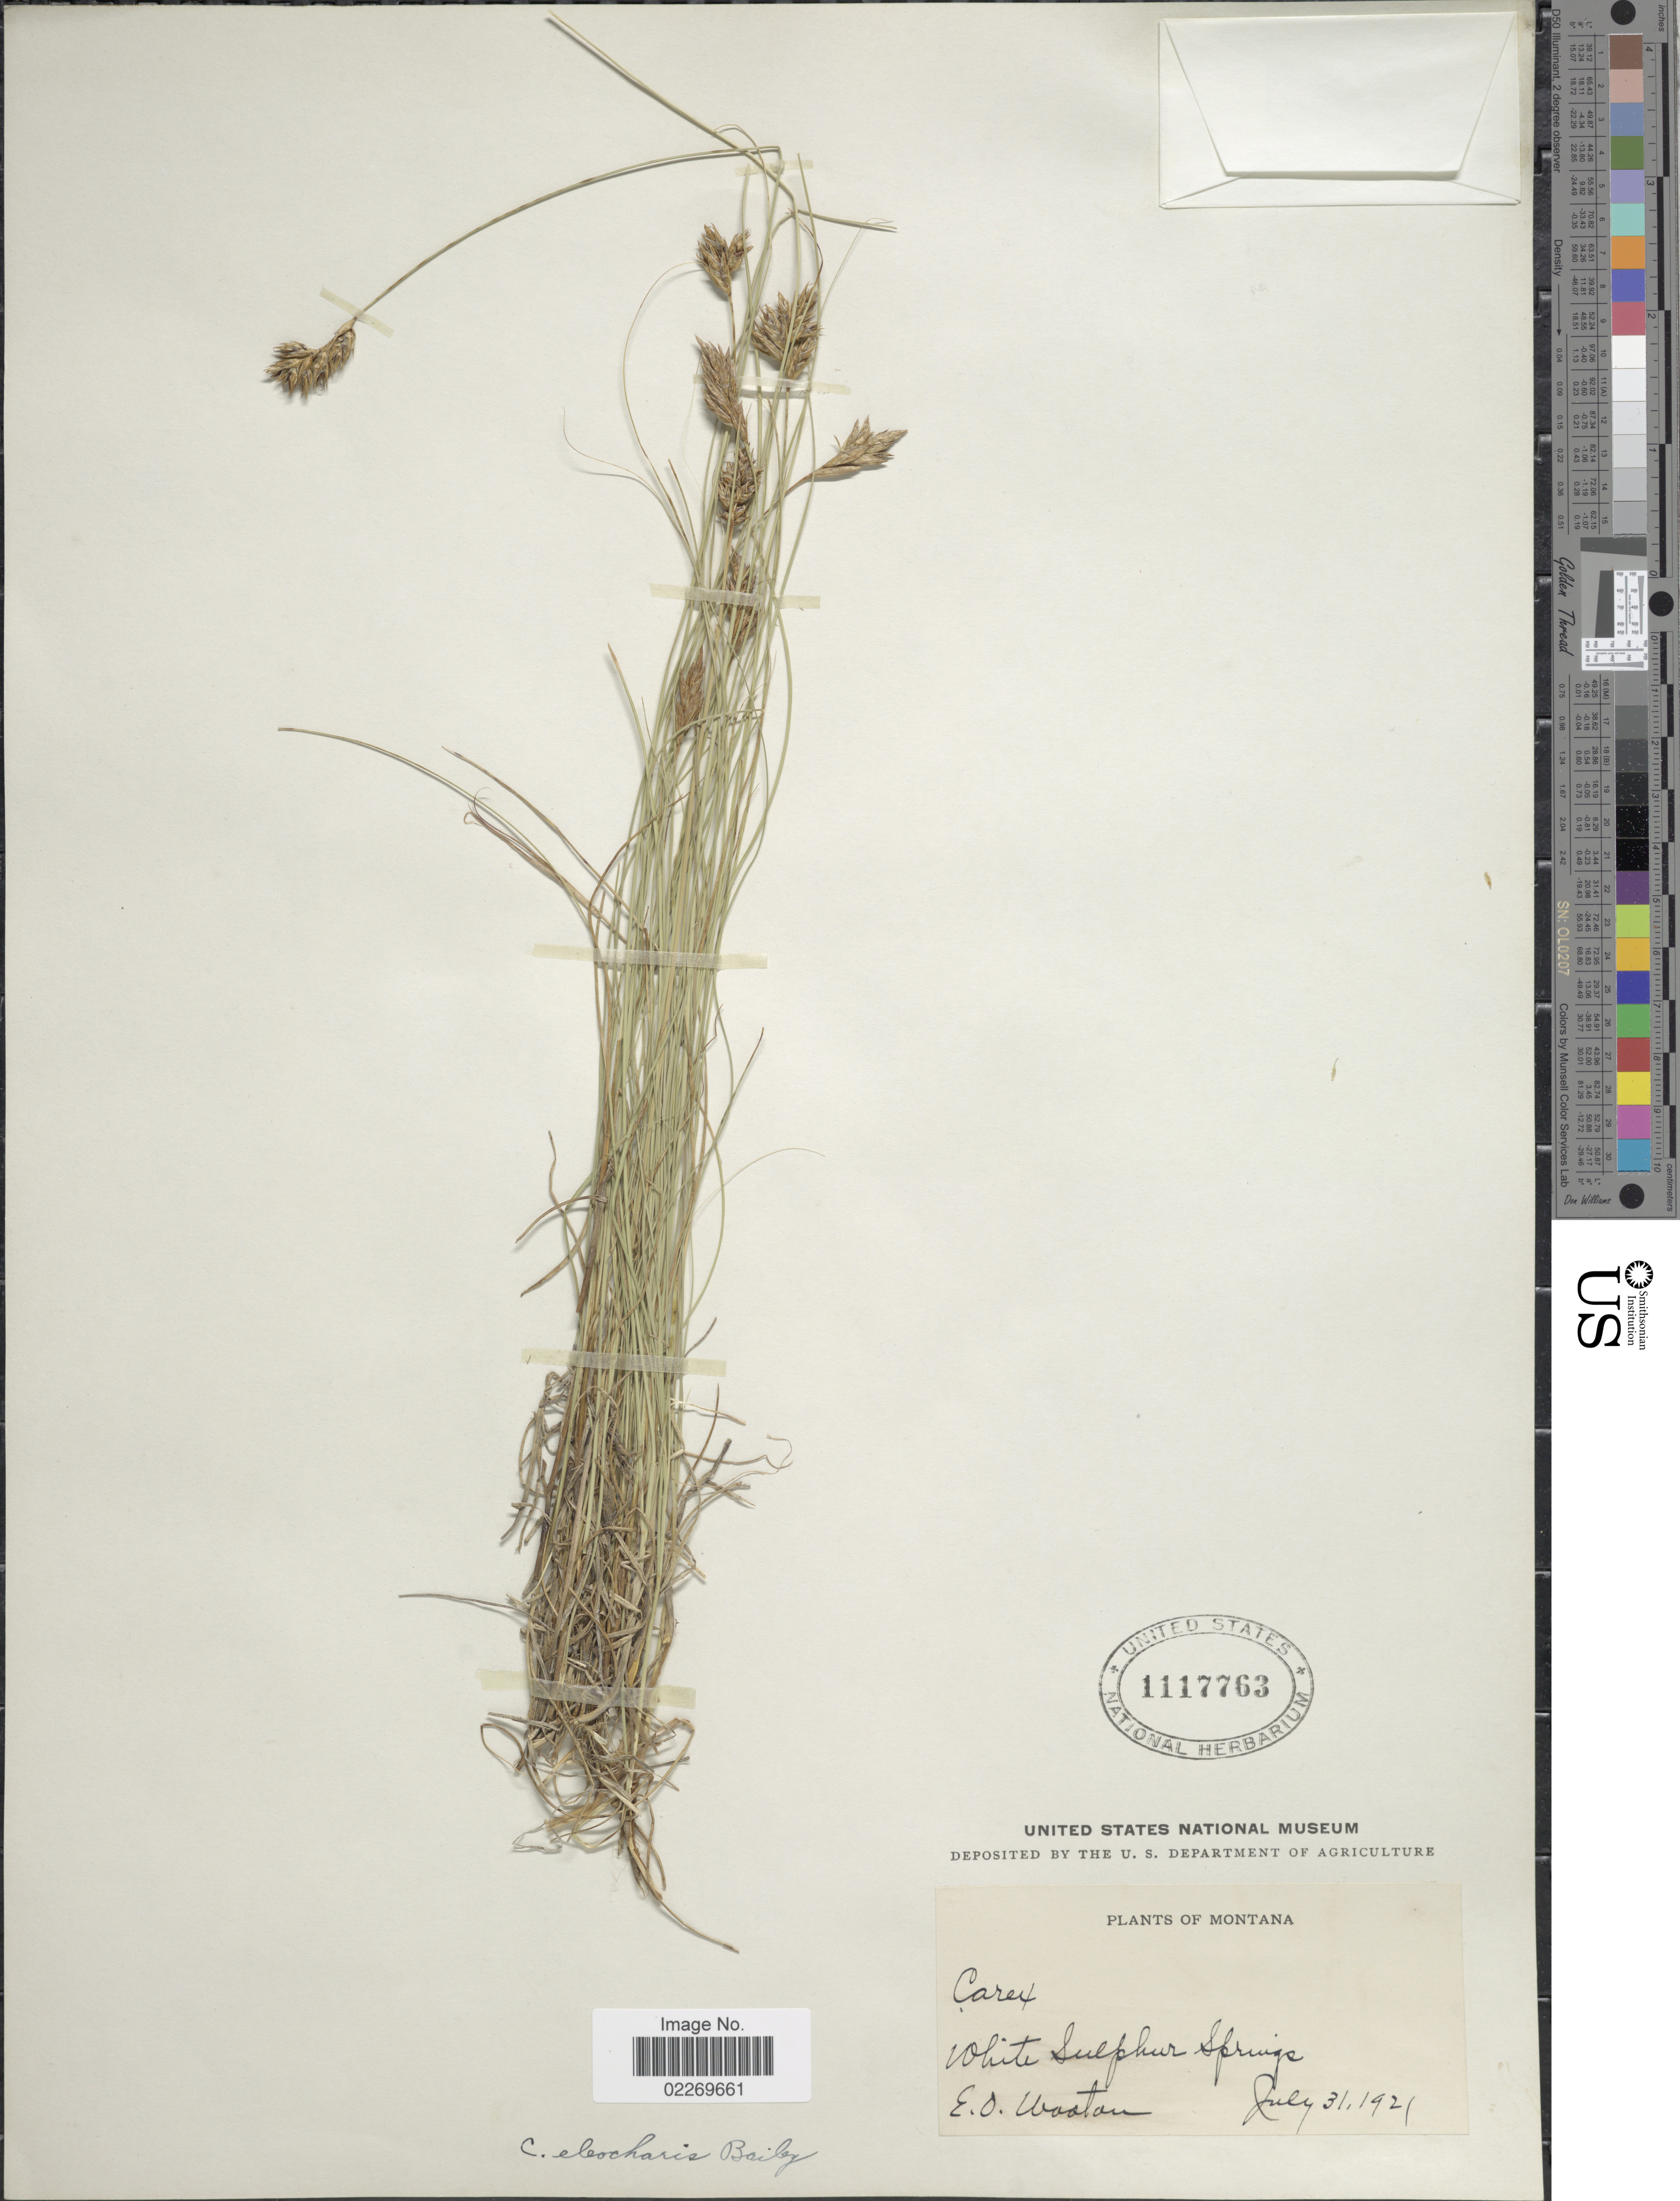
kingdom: Plantae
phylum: Tracheophyta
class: Liliopsida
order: Poales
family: Cyperaceae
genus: Carex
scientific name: Carex eleocharis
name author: L.H. Bailey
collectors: E. O. Wooton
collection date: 1921-07-31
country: United States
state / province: Montana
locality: White Sulphur Springs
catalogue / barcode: US 1117763